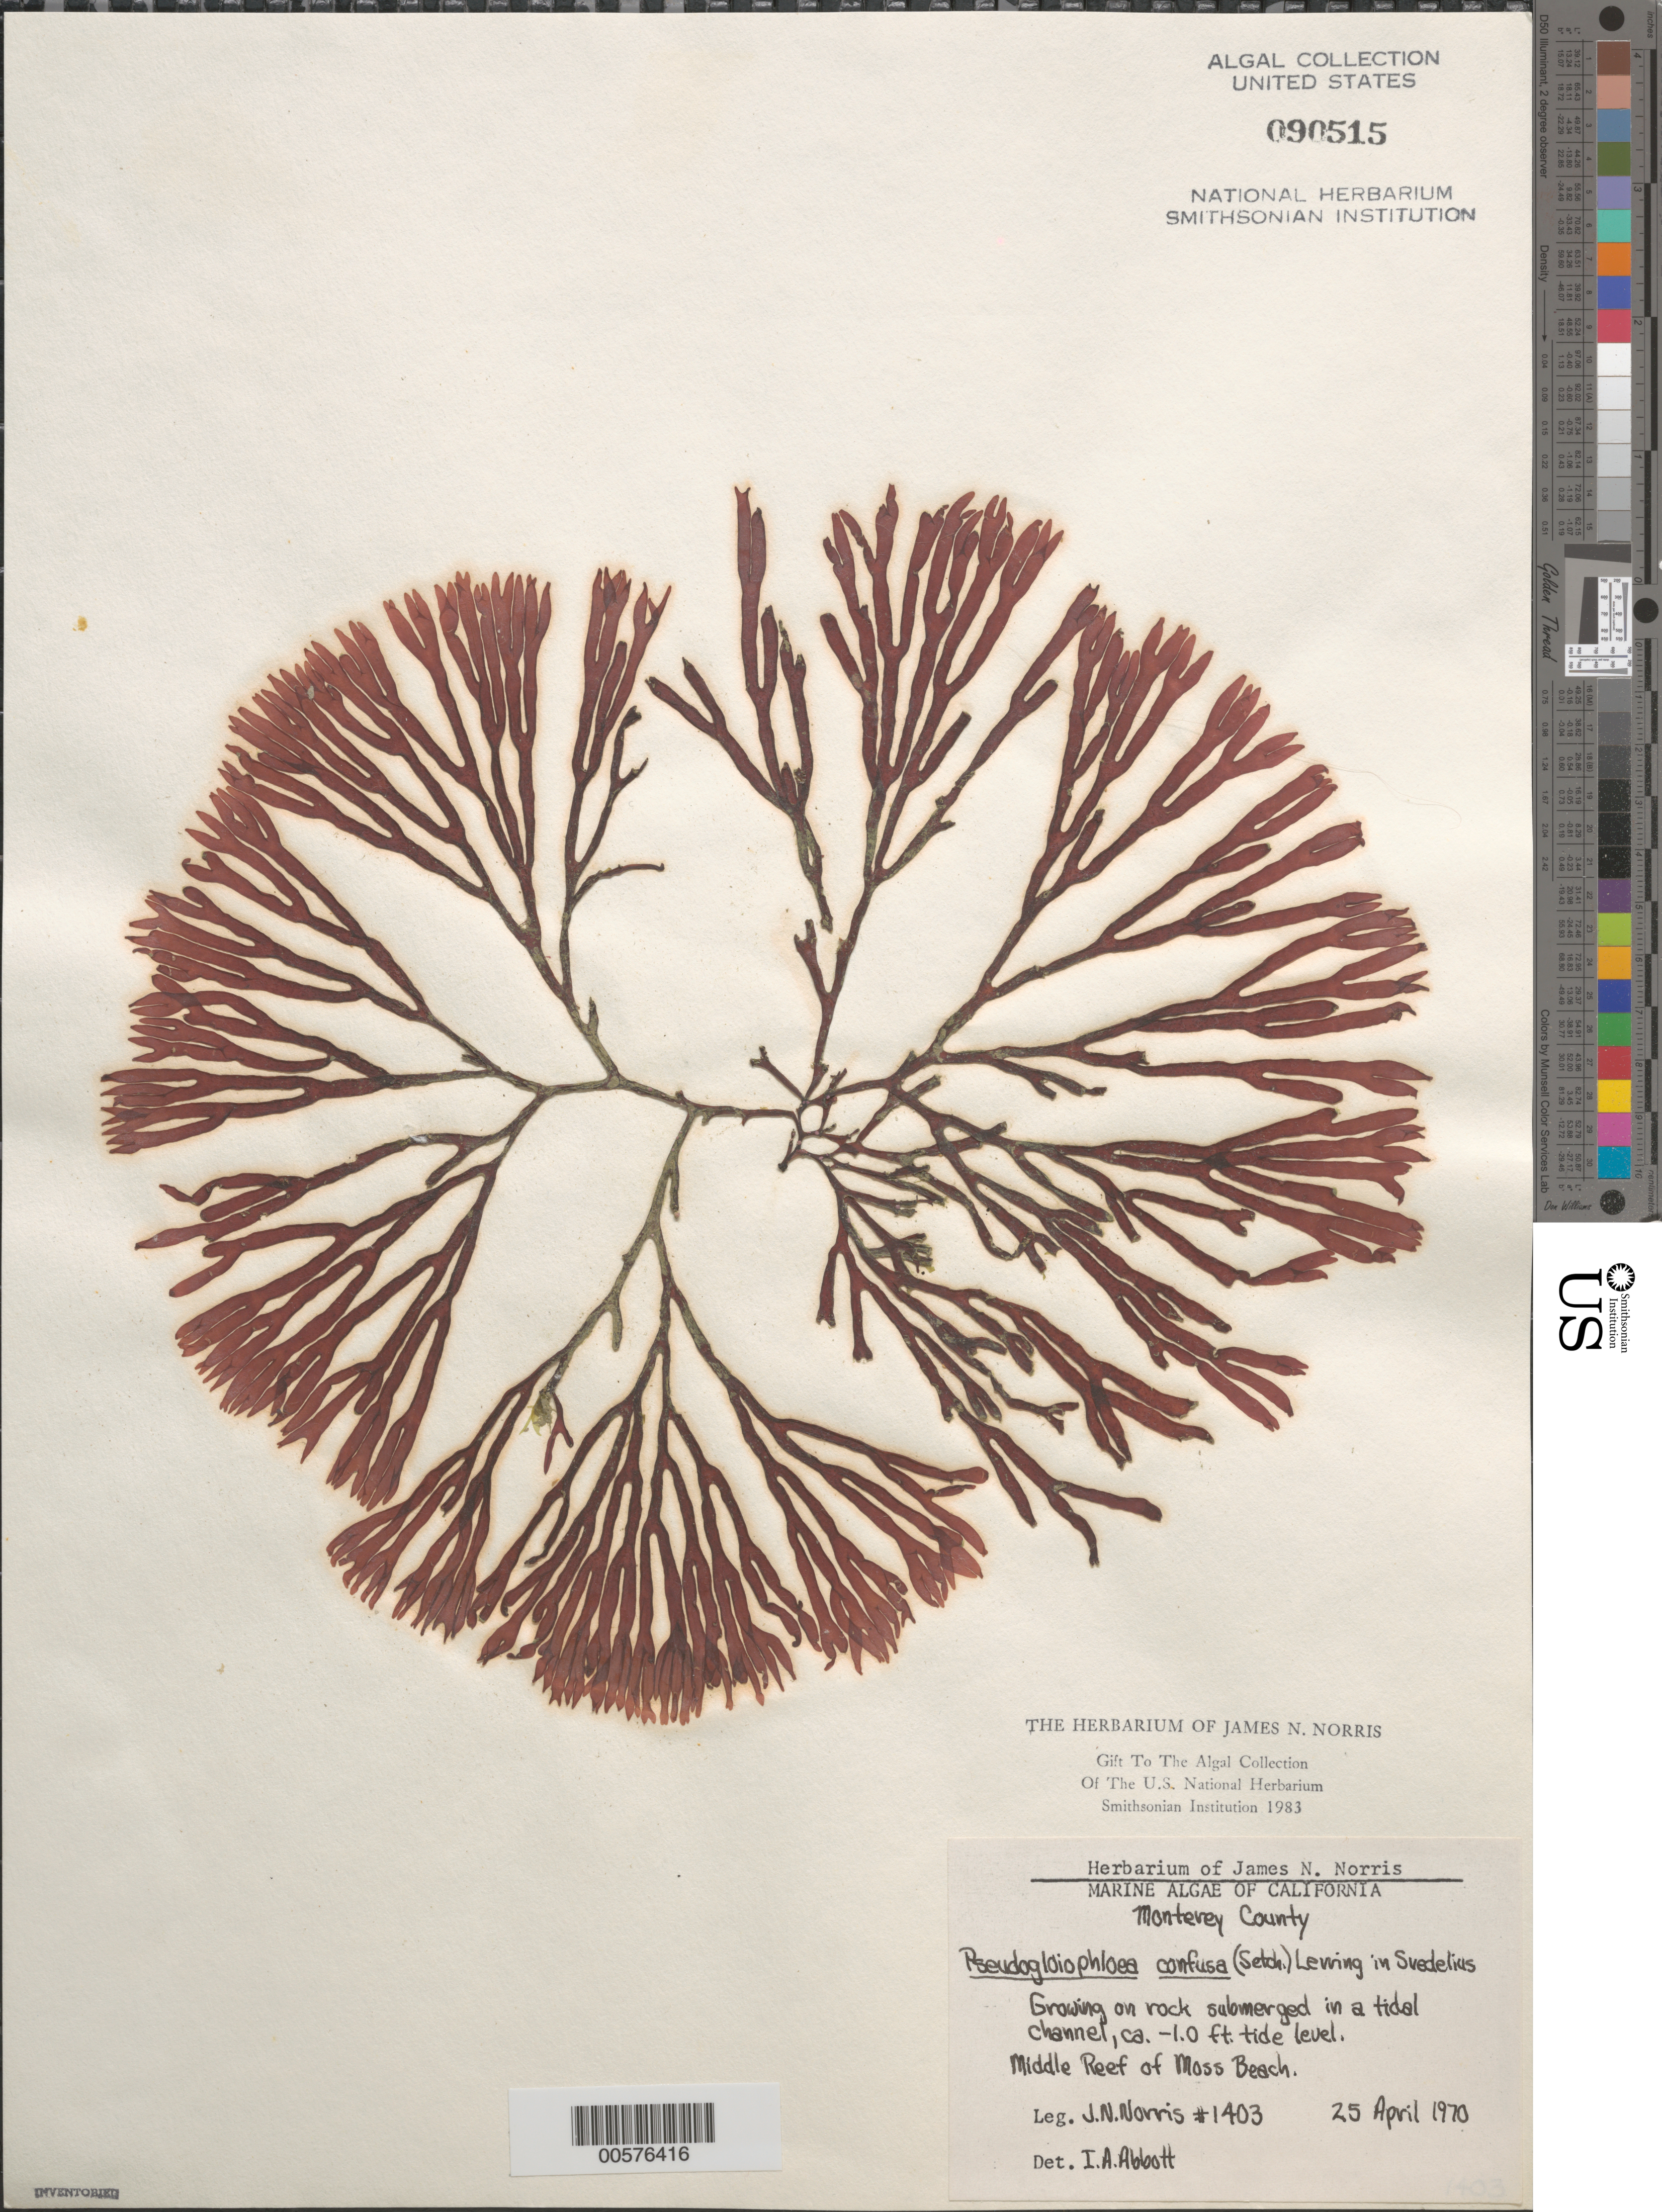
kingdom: Plantae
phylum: Rhodophyta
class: Florideophyceae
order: Nemaliales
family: Scinaiaceae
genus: Scinaia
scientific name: Scinaia confusa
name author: (Setch.) Huisman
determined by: Algae name updating Project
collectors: J. N. Norris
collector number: JN-1403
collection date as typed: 25 Apr 1970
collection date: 1970-04-25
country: United States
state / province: California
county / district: Monterey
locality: Middle Reef of Moss Beach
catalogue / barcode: US 90515